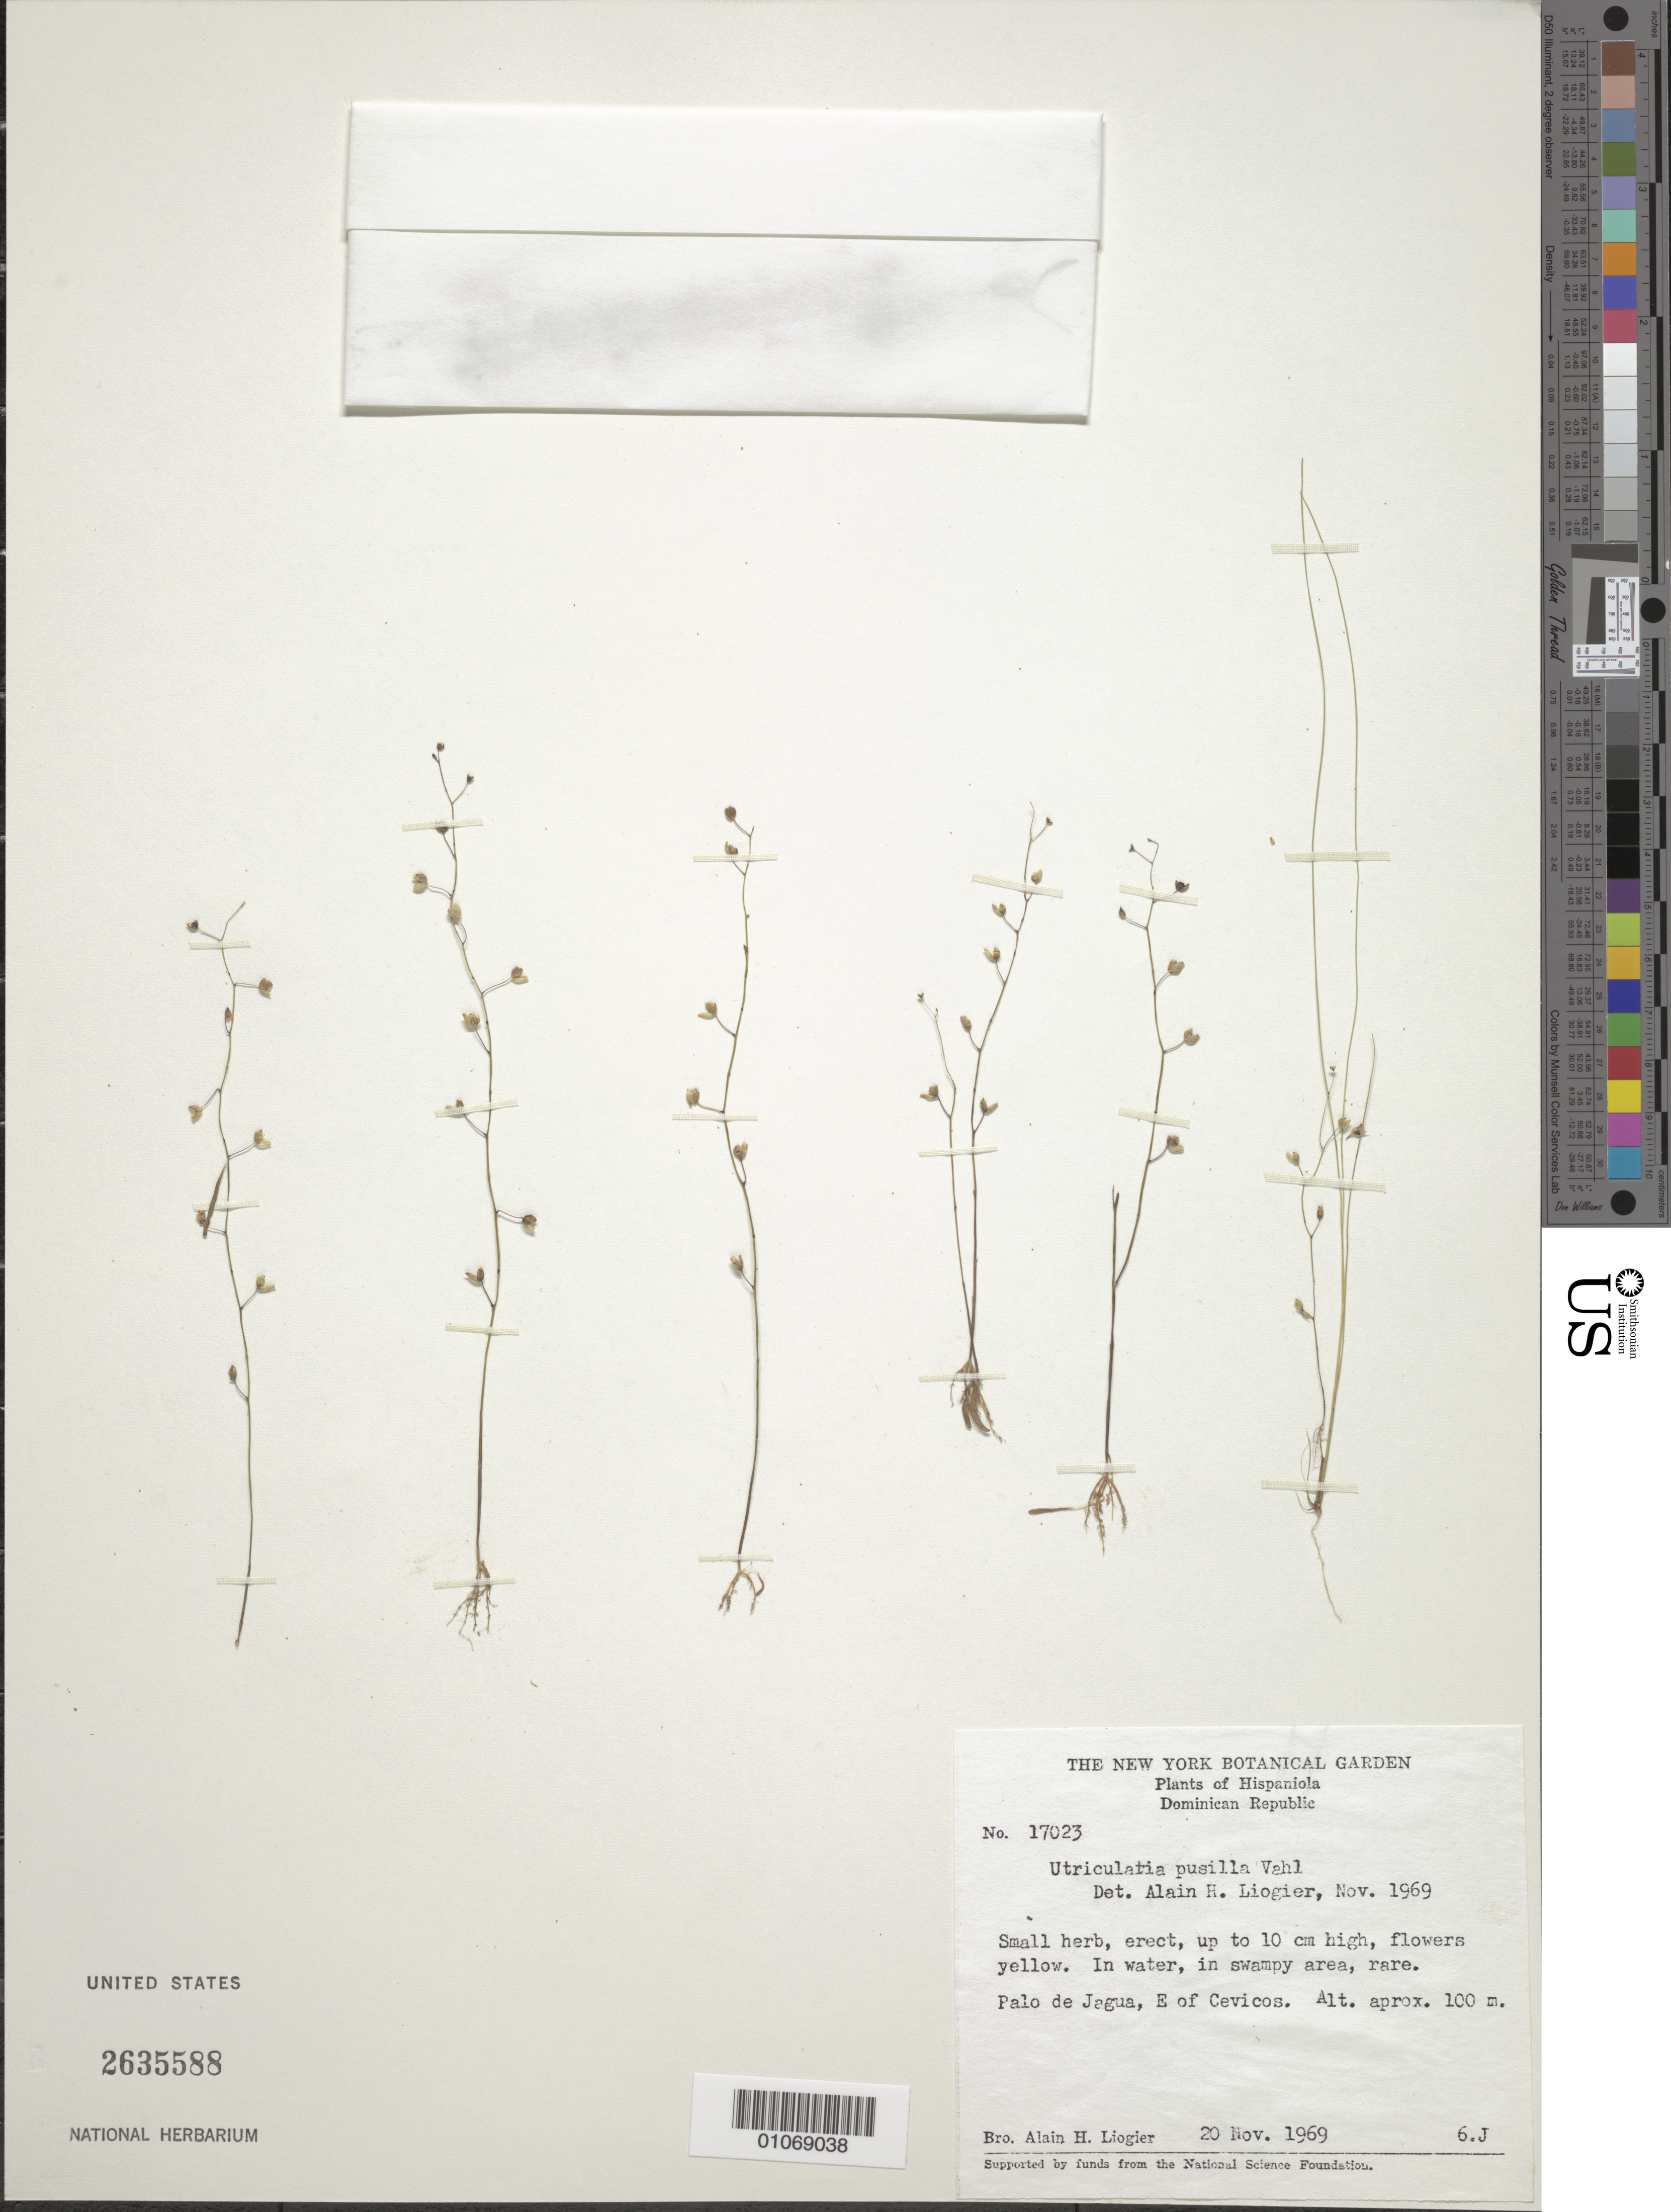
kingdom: Plantae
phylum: Tracheophyta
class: Magnoliopsida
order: Lamiales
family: Lentibulariaceae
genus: Utricularia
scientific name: Utricularia pusilla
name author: Vahl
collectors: A. H. Liogier & A. H. Liogier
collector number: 17023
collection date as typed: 20 Nov 1969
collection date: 1969-11-20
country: Dominican Republic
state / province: Sánchez Ramírez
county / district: Cotui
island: Hispaniola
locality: Palo de Jagua, east of Cevicos. In water in swampy area.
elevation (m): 100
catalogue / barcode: US 2635588